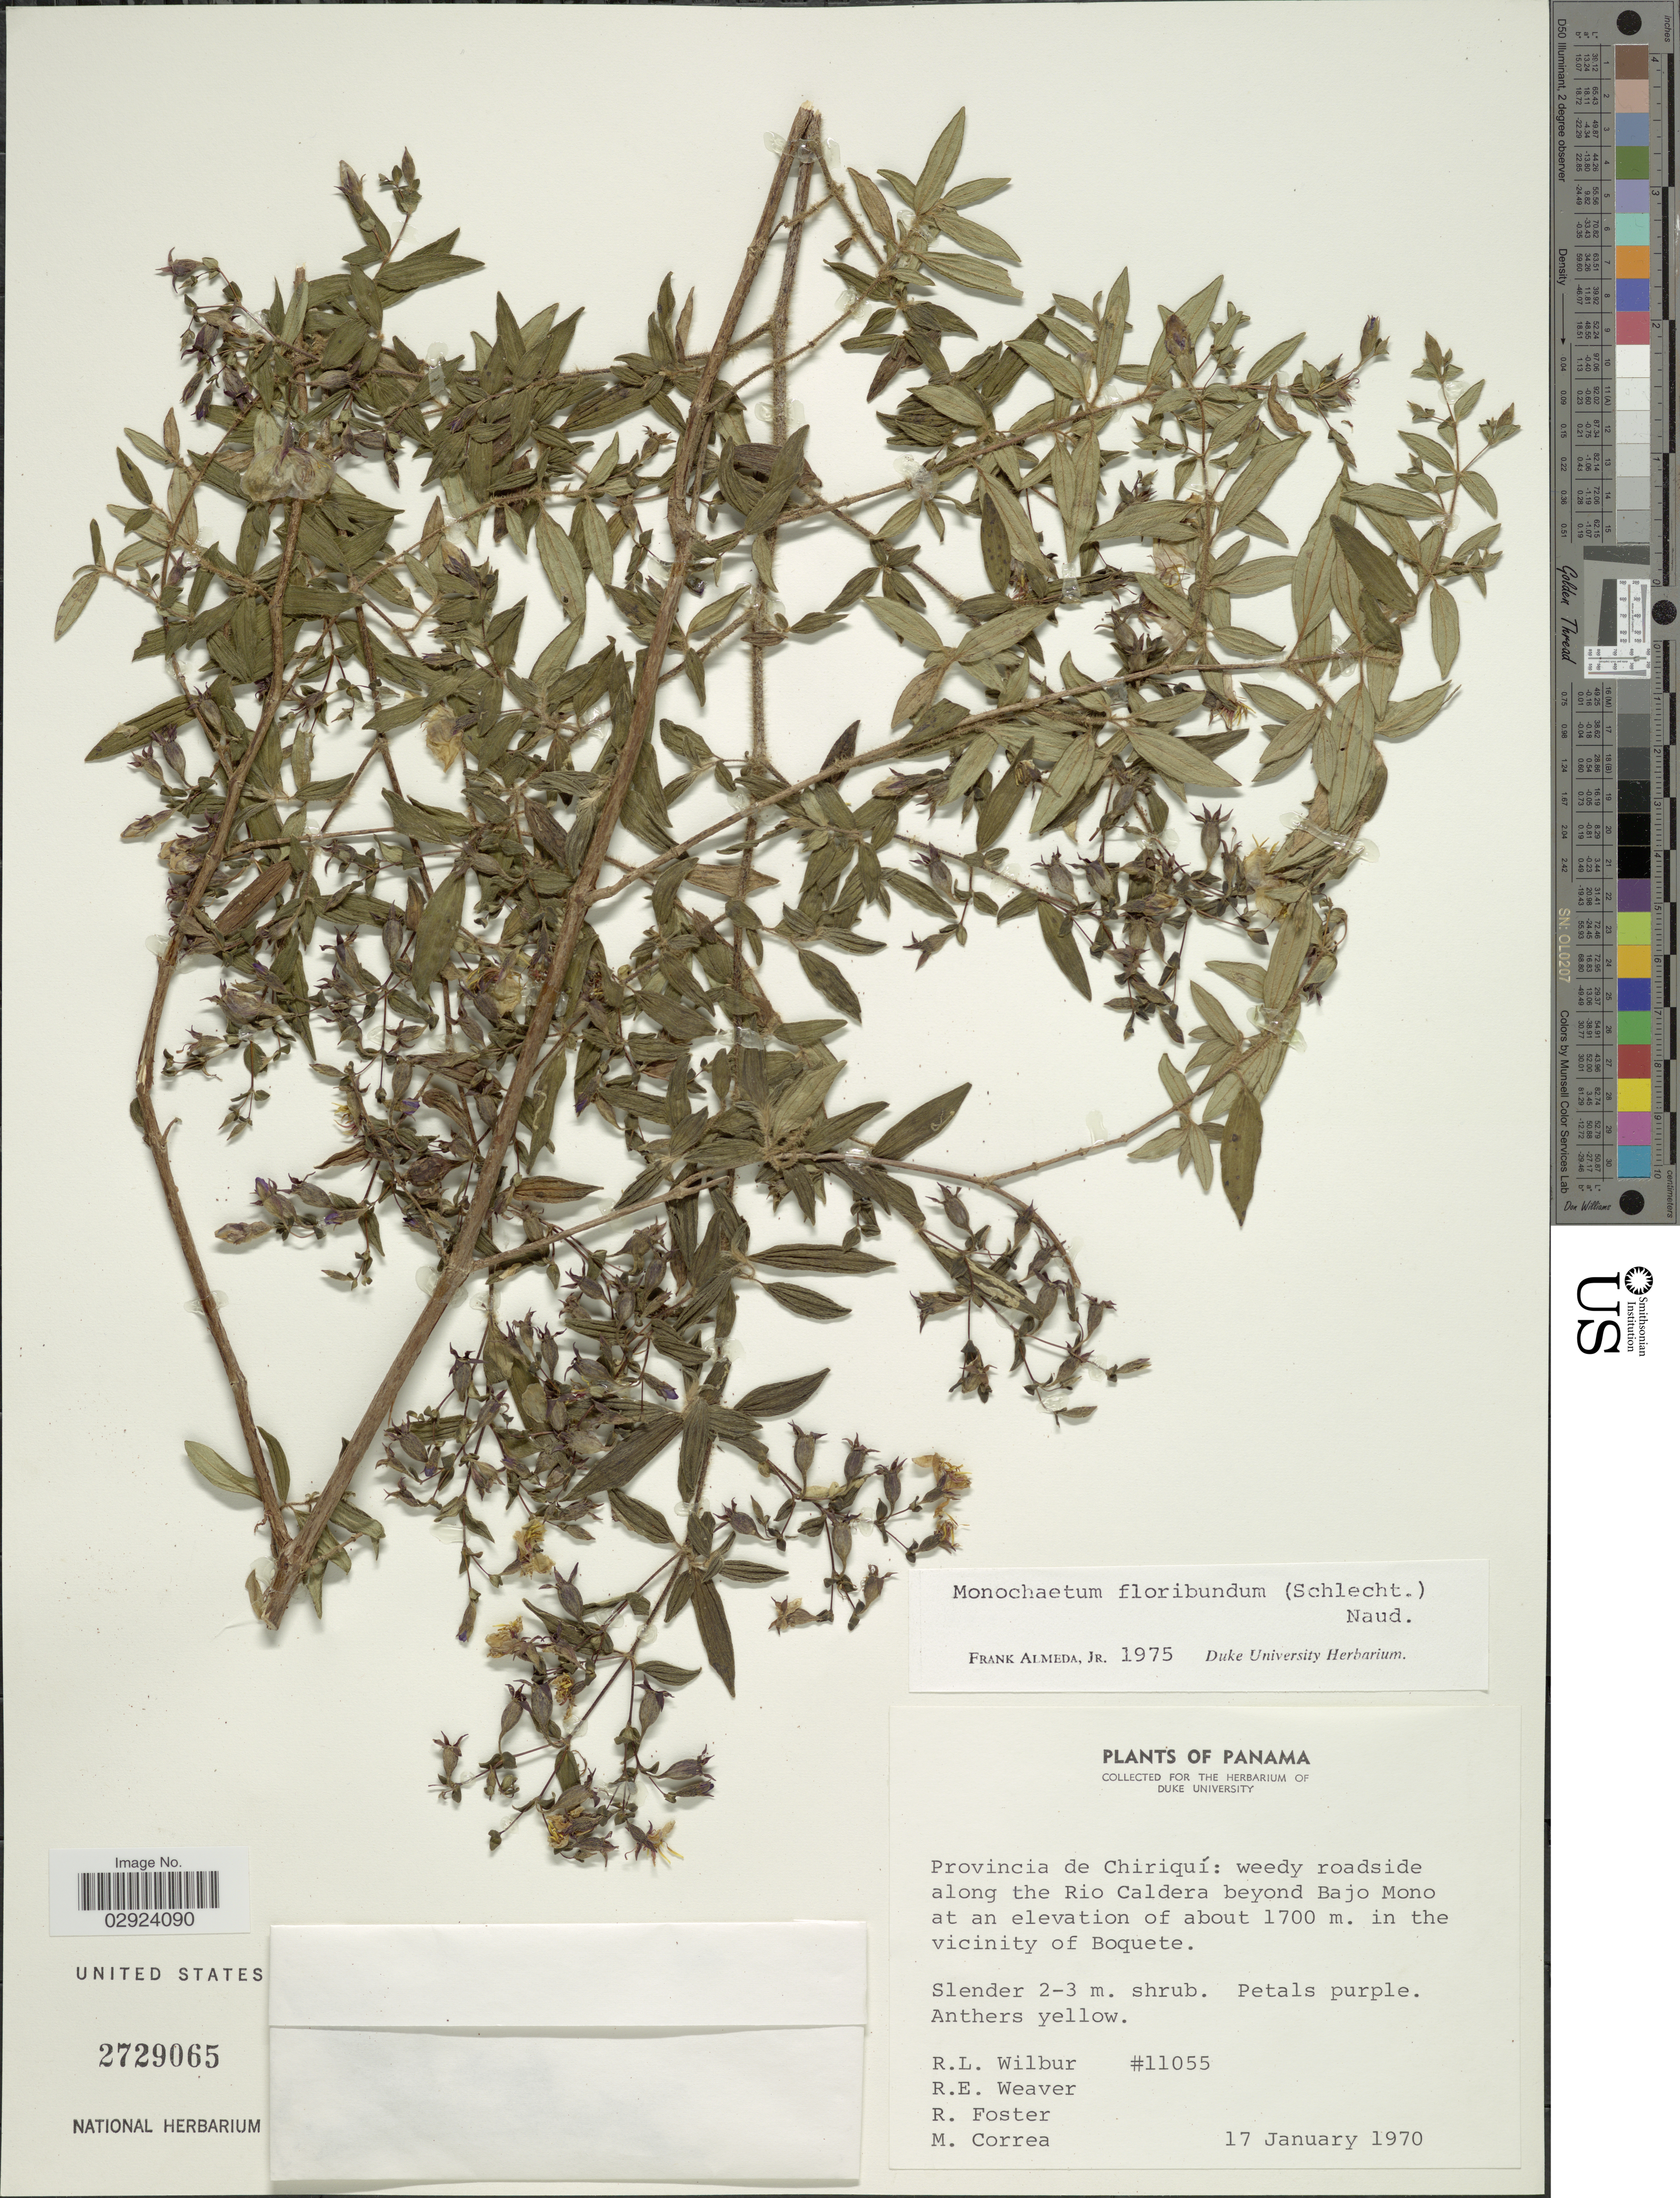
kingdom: Plantae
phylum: Tracheophyta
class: Magnoliopsida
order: Myrtales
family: Melastomataceae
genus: Monochaetum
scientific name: Monochaetum floribundum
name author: (Schltdl.) Naudin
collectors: R. L. Wilbur, R. E. Weaver, R. Foster & M. Correa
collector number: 11055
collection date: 1970-01-17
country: Panama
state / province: Chiriqui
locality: Provincia de Chiriquí: weedy roadside along the Rio Caldera beyond Bajo Mono, in the vicinity of Boquete.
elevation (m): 1700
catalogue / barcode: US 2729065